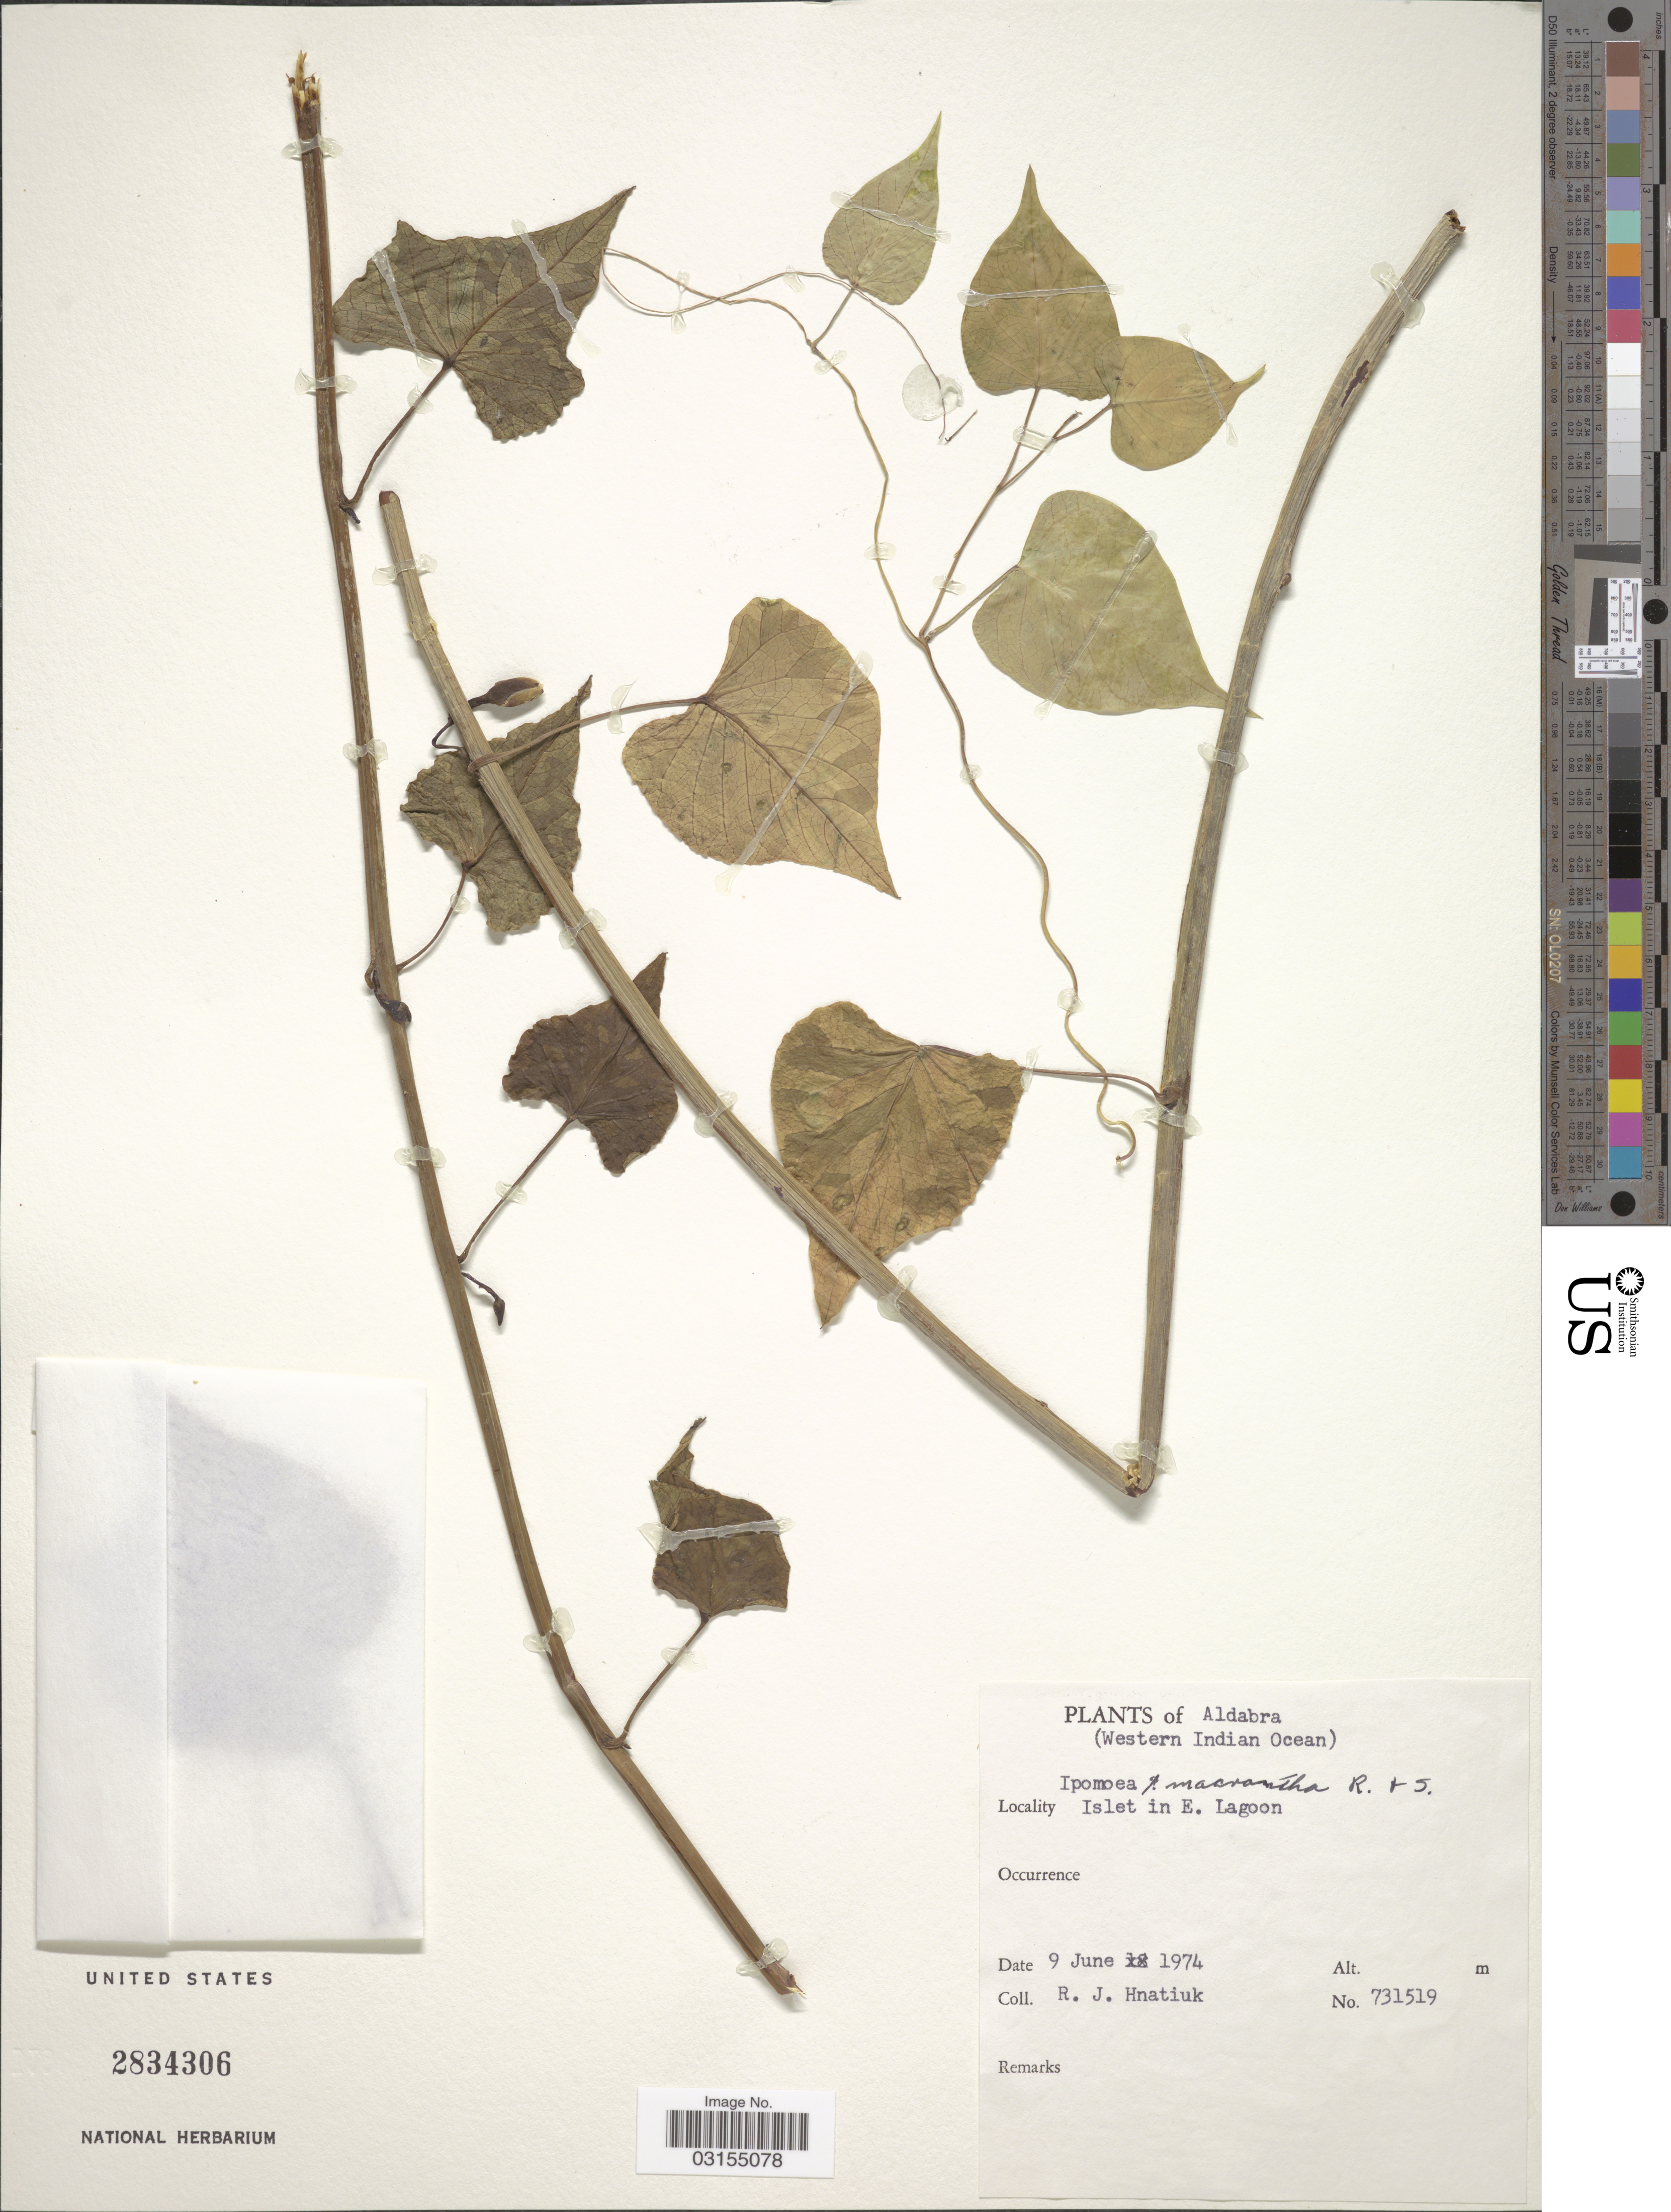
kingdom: Plantae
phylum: Tracheophyta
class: Magnoliopsida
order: Solanales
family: Convolvulaceae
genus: Ipomoea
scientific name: Ipomoea macrantha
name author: Roem. & Schult.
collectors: R. Hnatiuk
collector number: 731519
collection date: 1974-06-09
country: Seychelles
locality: Aldabra (Western Indian Ocean). Islet in E. Lagoon.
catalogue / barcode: US 2834306